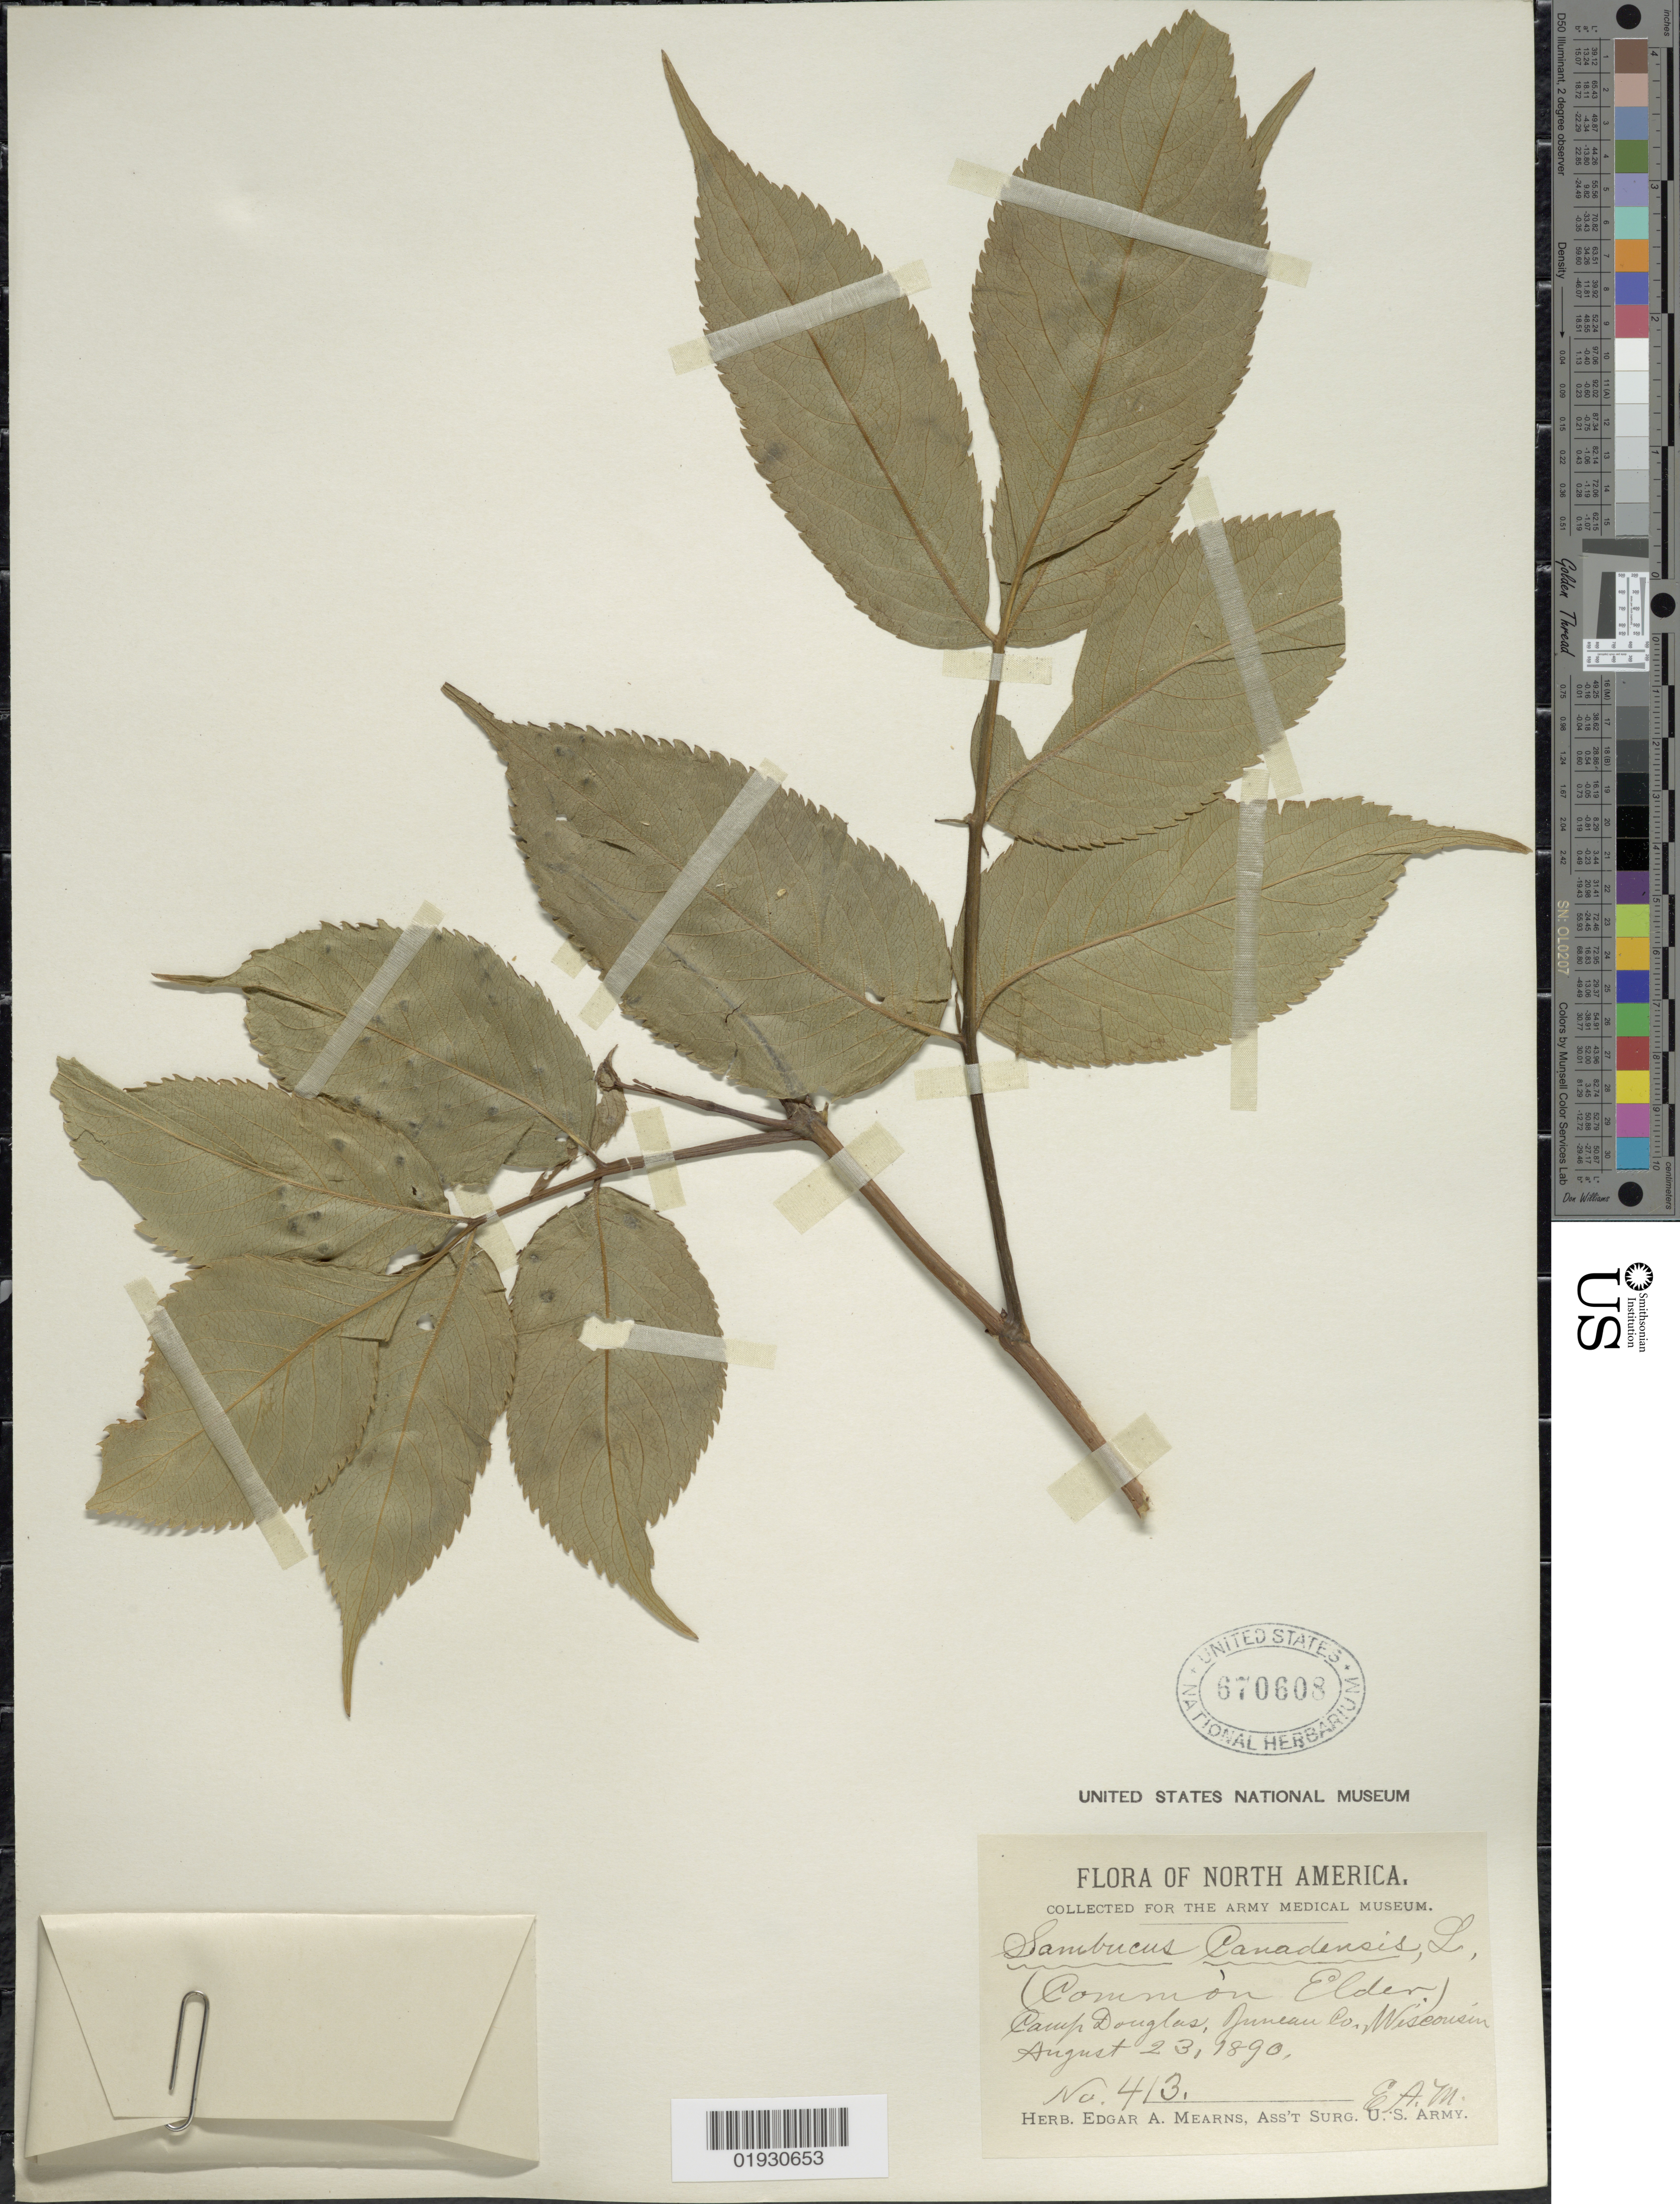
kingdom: Plantae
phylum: Tracheophyta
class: Magnoliopsida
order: Dipsacales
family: Viburnaceae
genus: Sambucus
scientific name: Sambucus canadensis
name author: L.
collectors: E. A. Mearns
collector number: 413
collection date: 1890-08-23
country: United States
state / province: Wisconsin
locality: Camp Douglas, Juneau Co.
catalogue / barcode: US 670608